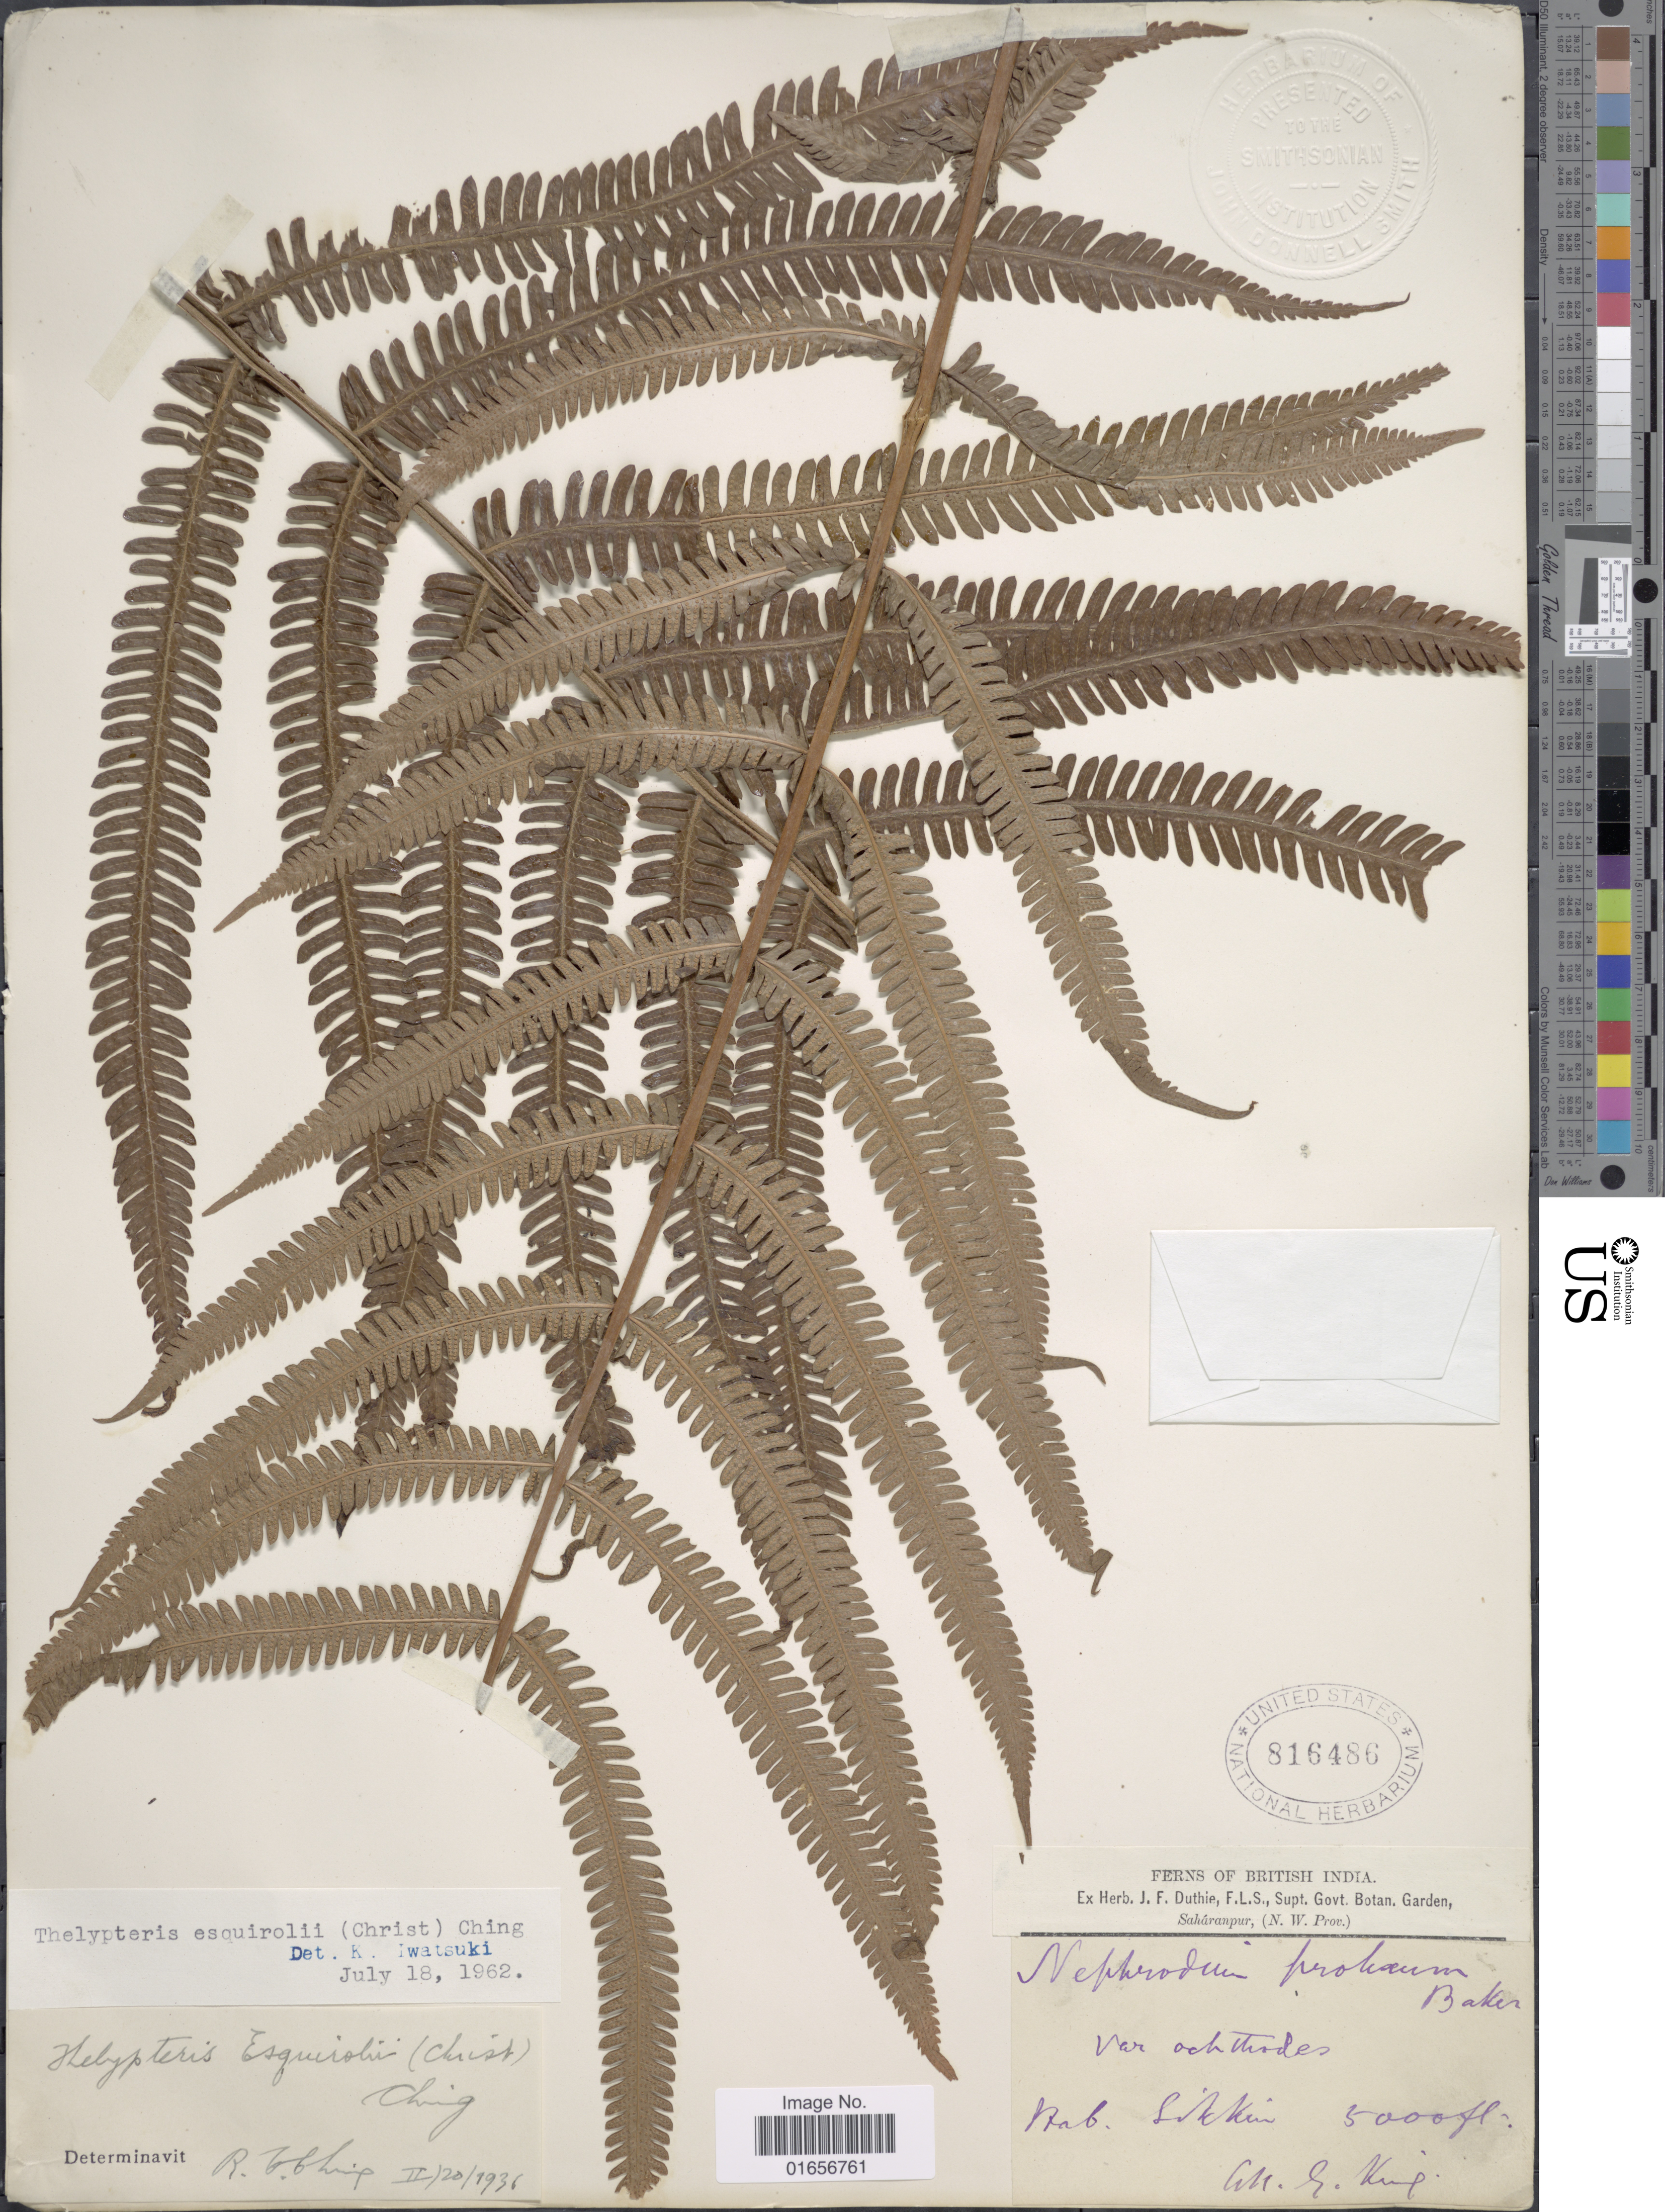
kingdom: Plantae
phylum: Tracheophyta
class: Polypodiopsida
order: Polypodiales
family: Thelypteridaceae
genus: Pseudocyclosorus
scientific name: Pseudocyclosorus esquirolii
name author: (Christ) Ching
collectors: S. King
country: India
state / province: Sikkim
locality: British India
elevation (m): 1524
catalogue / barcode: US 816486